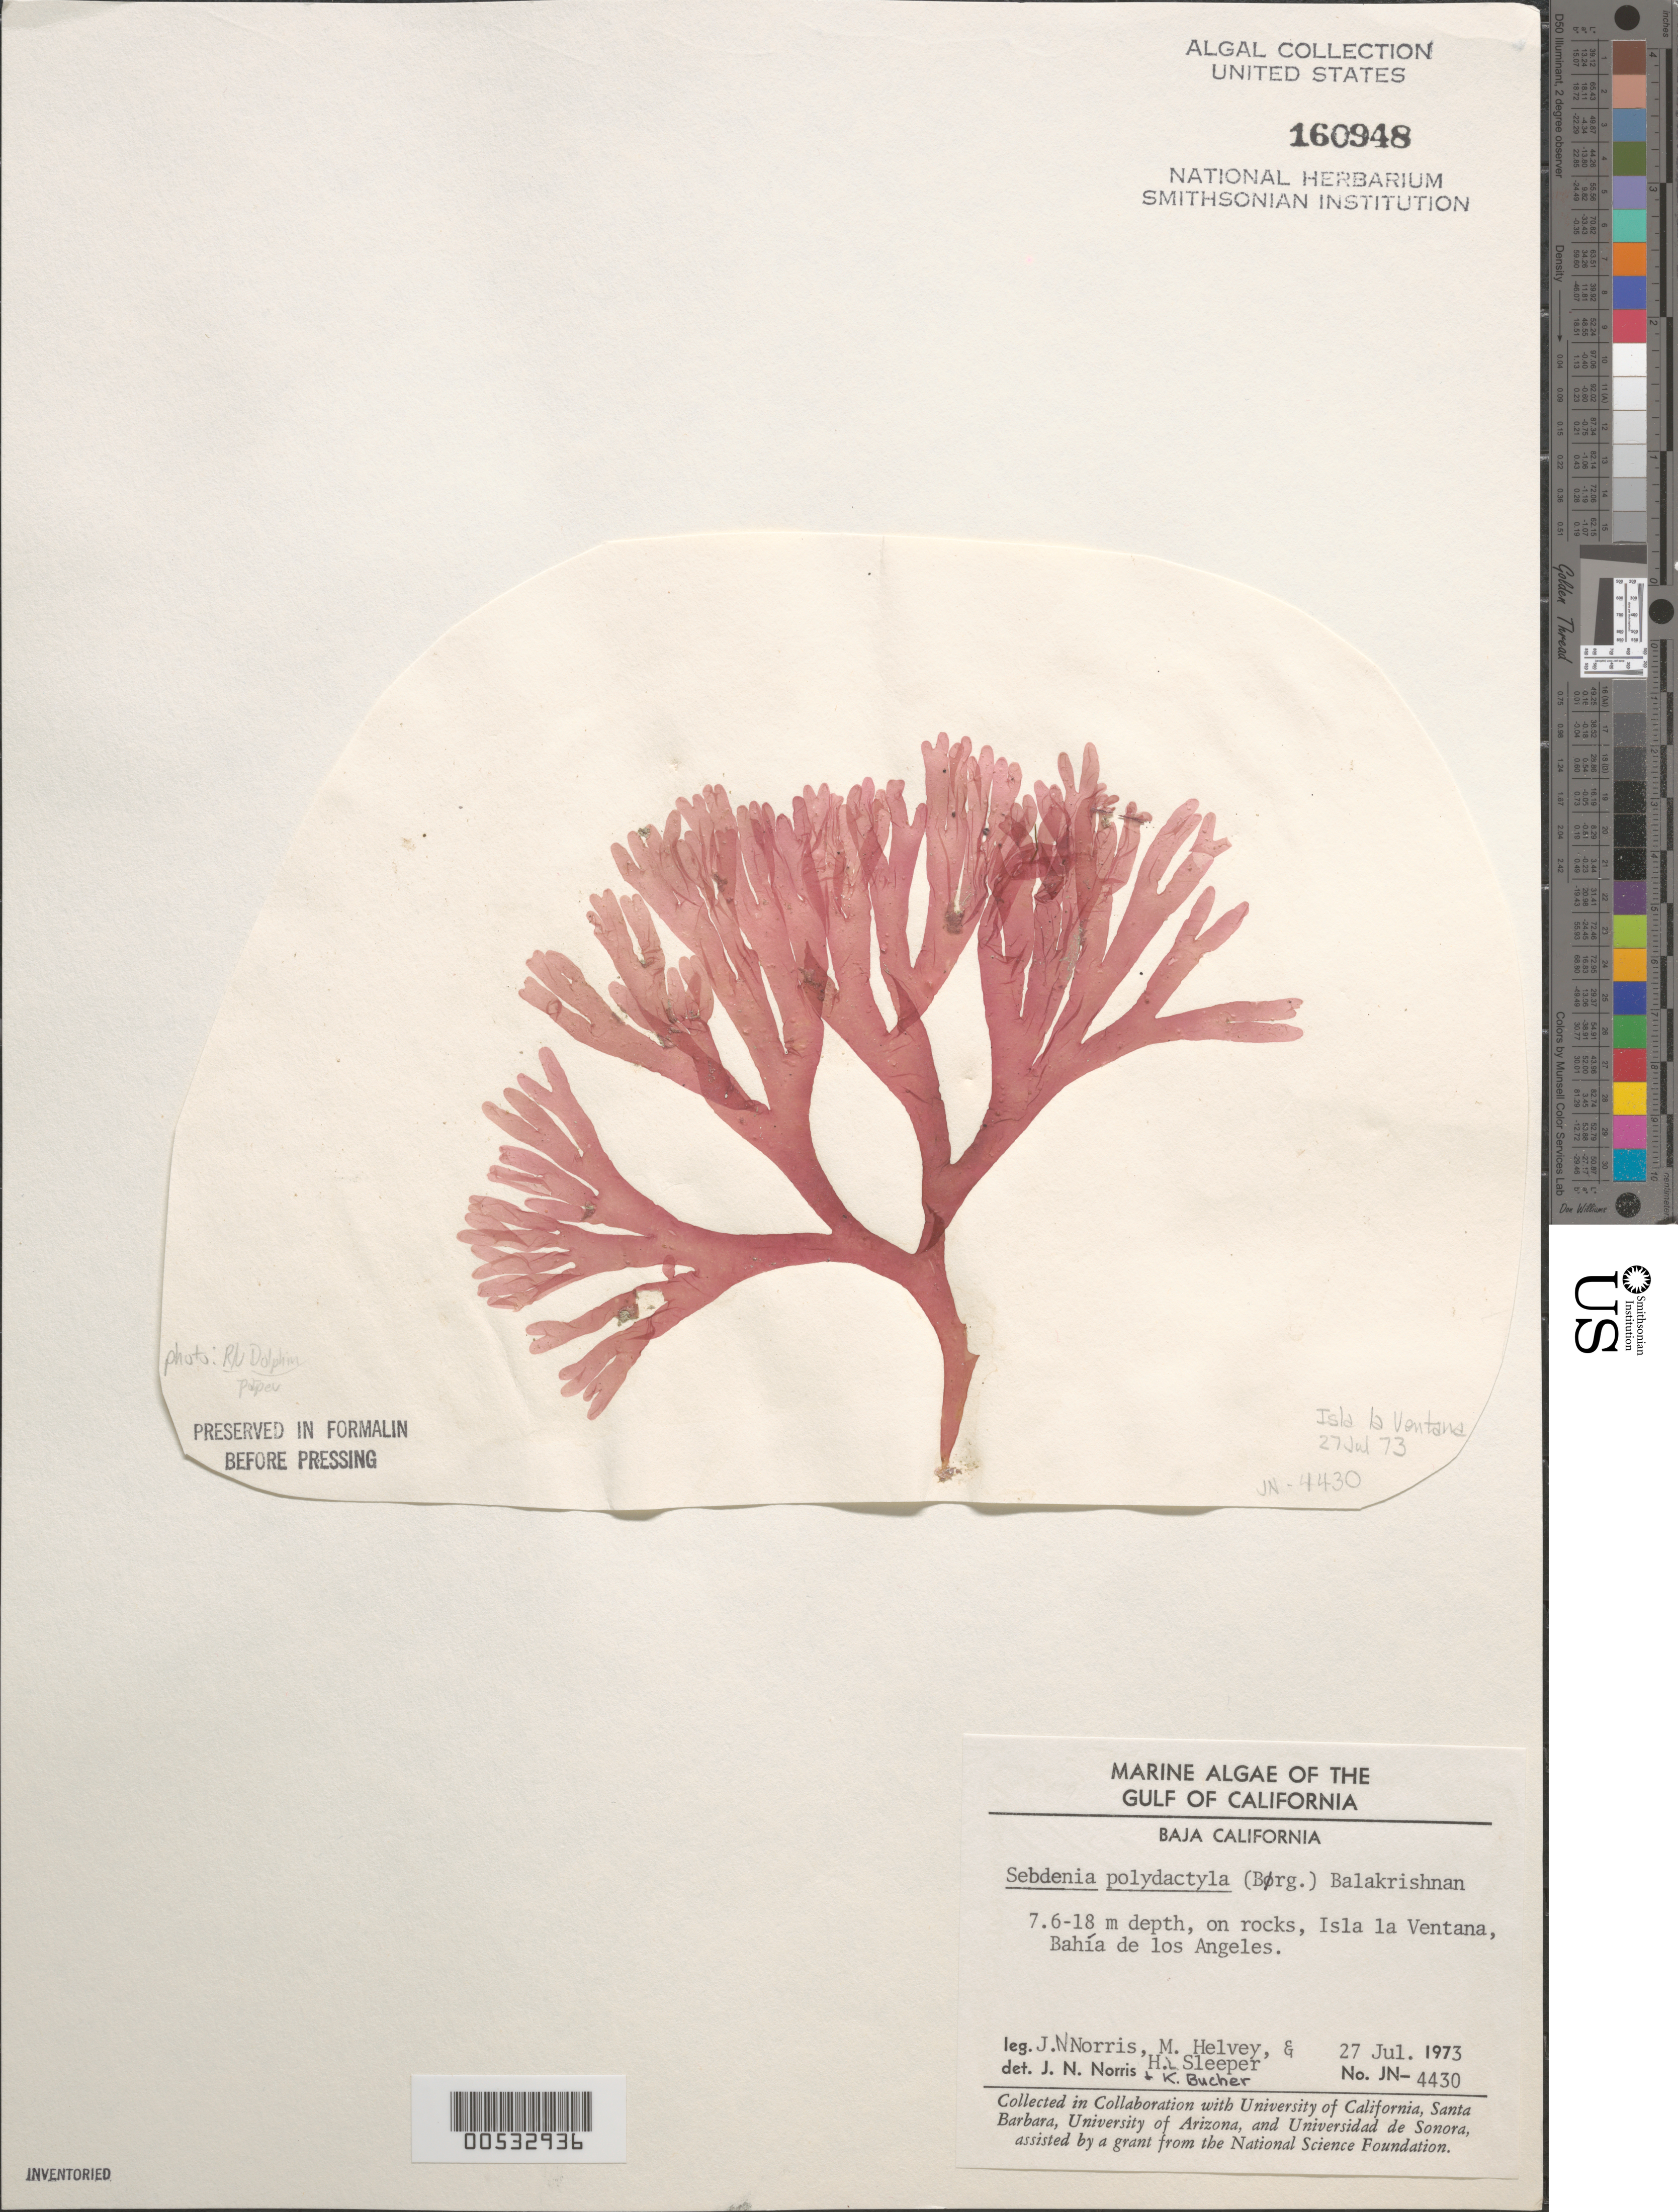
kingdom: Plantae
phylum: Rhodophyta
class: Florideophyceae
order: Sebdeniales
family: Sebdeniaceae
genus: Sebdenia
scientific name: Sebdenia polydactyla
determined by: Norris, J. N.; Bucher, K. E.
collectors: J. N. Norris, M. Helvey & H. Sleeper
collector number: JN-4430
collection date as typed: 27 Jul 1973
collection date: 1973-07-27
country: Mexico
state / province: Baja California Norte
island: Isla la Ventana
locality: Bahia de Los Angeles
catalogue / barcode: US 160948